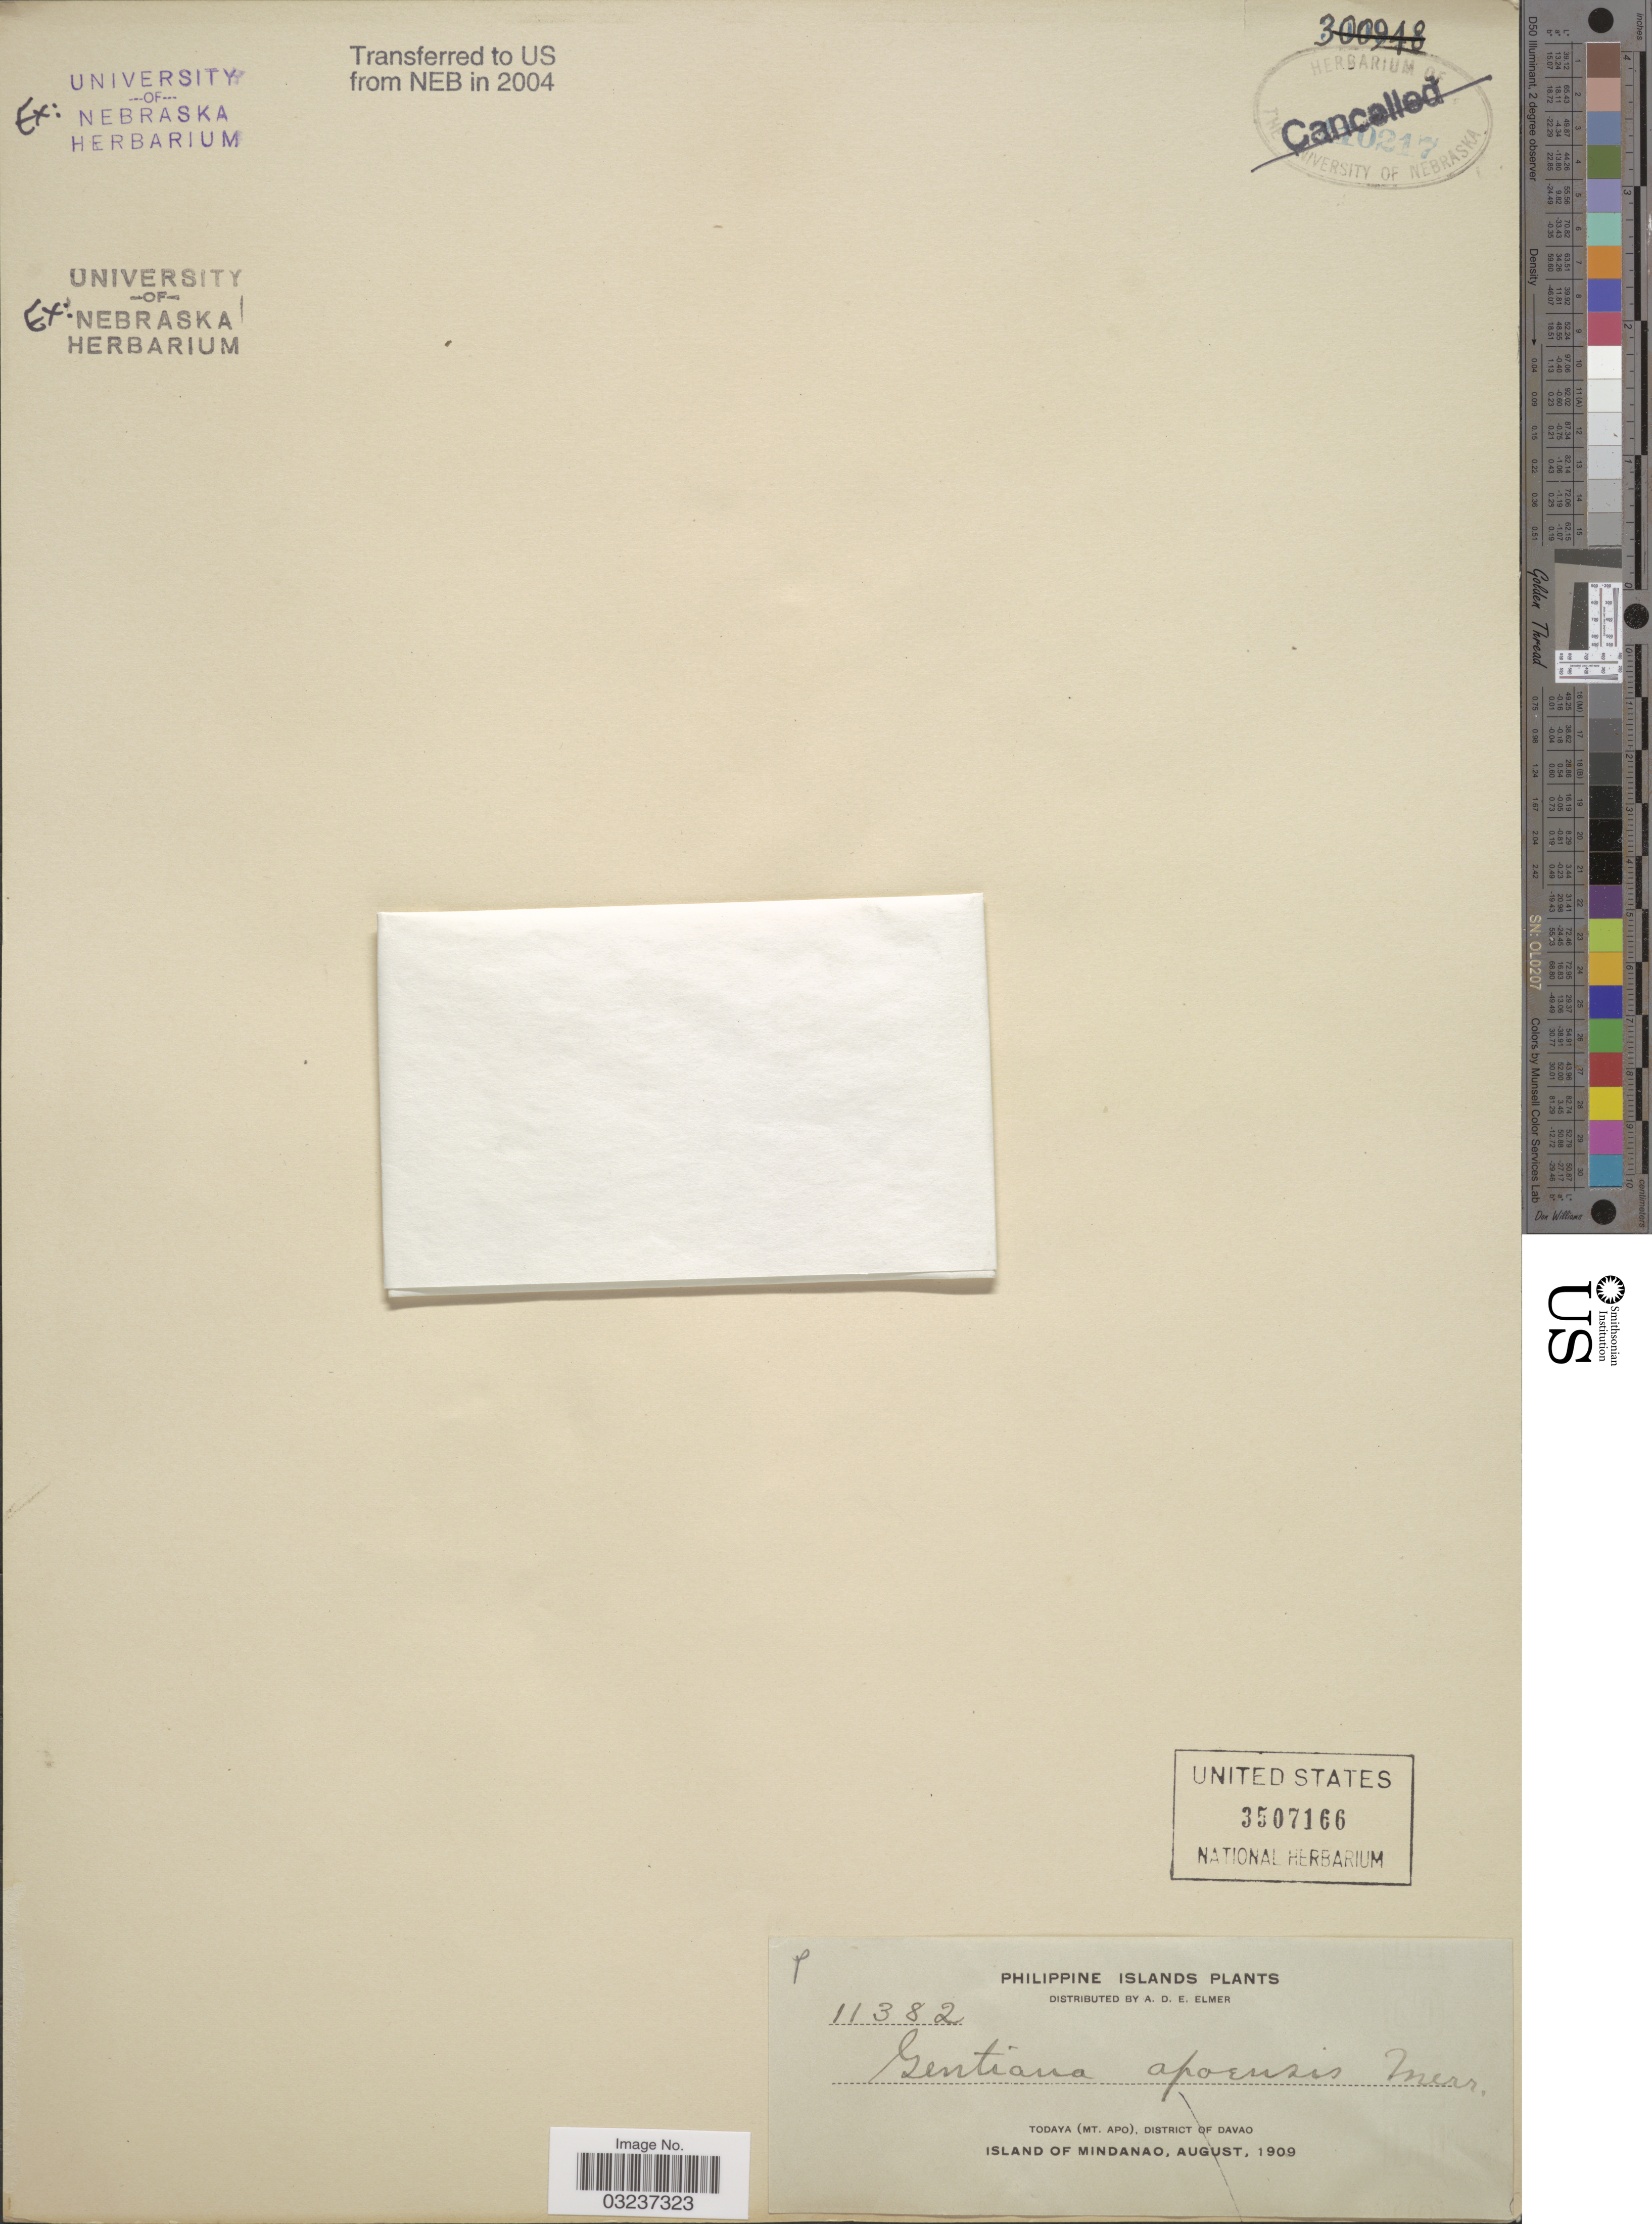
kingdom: Plantae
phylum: Tracheophyta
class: Magnoliopsida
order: Gentianales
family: Gentianaceae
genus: Gentiana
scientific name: Gentiana apoensis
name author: Merr.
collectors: A. D. E. Elmer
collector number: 11382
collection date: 1909-08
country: Philippines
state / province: Davao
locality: Todaya (Mt. Apo), District of Davao. Island of Mindanao.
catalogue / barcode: US 3507166